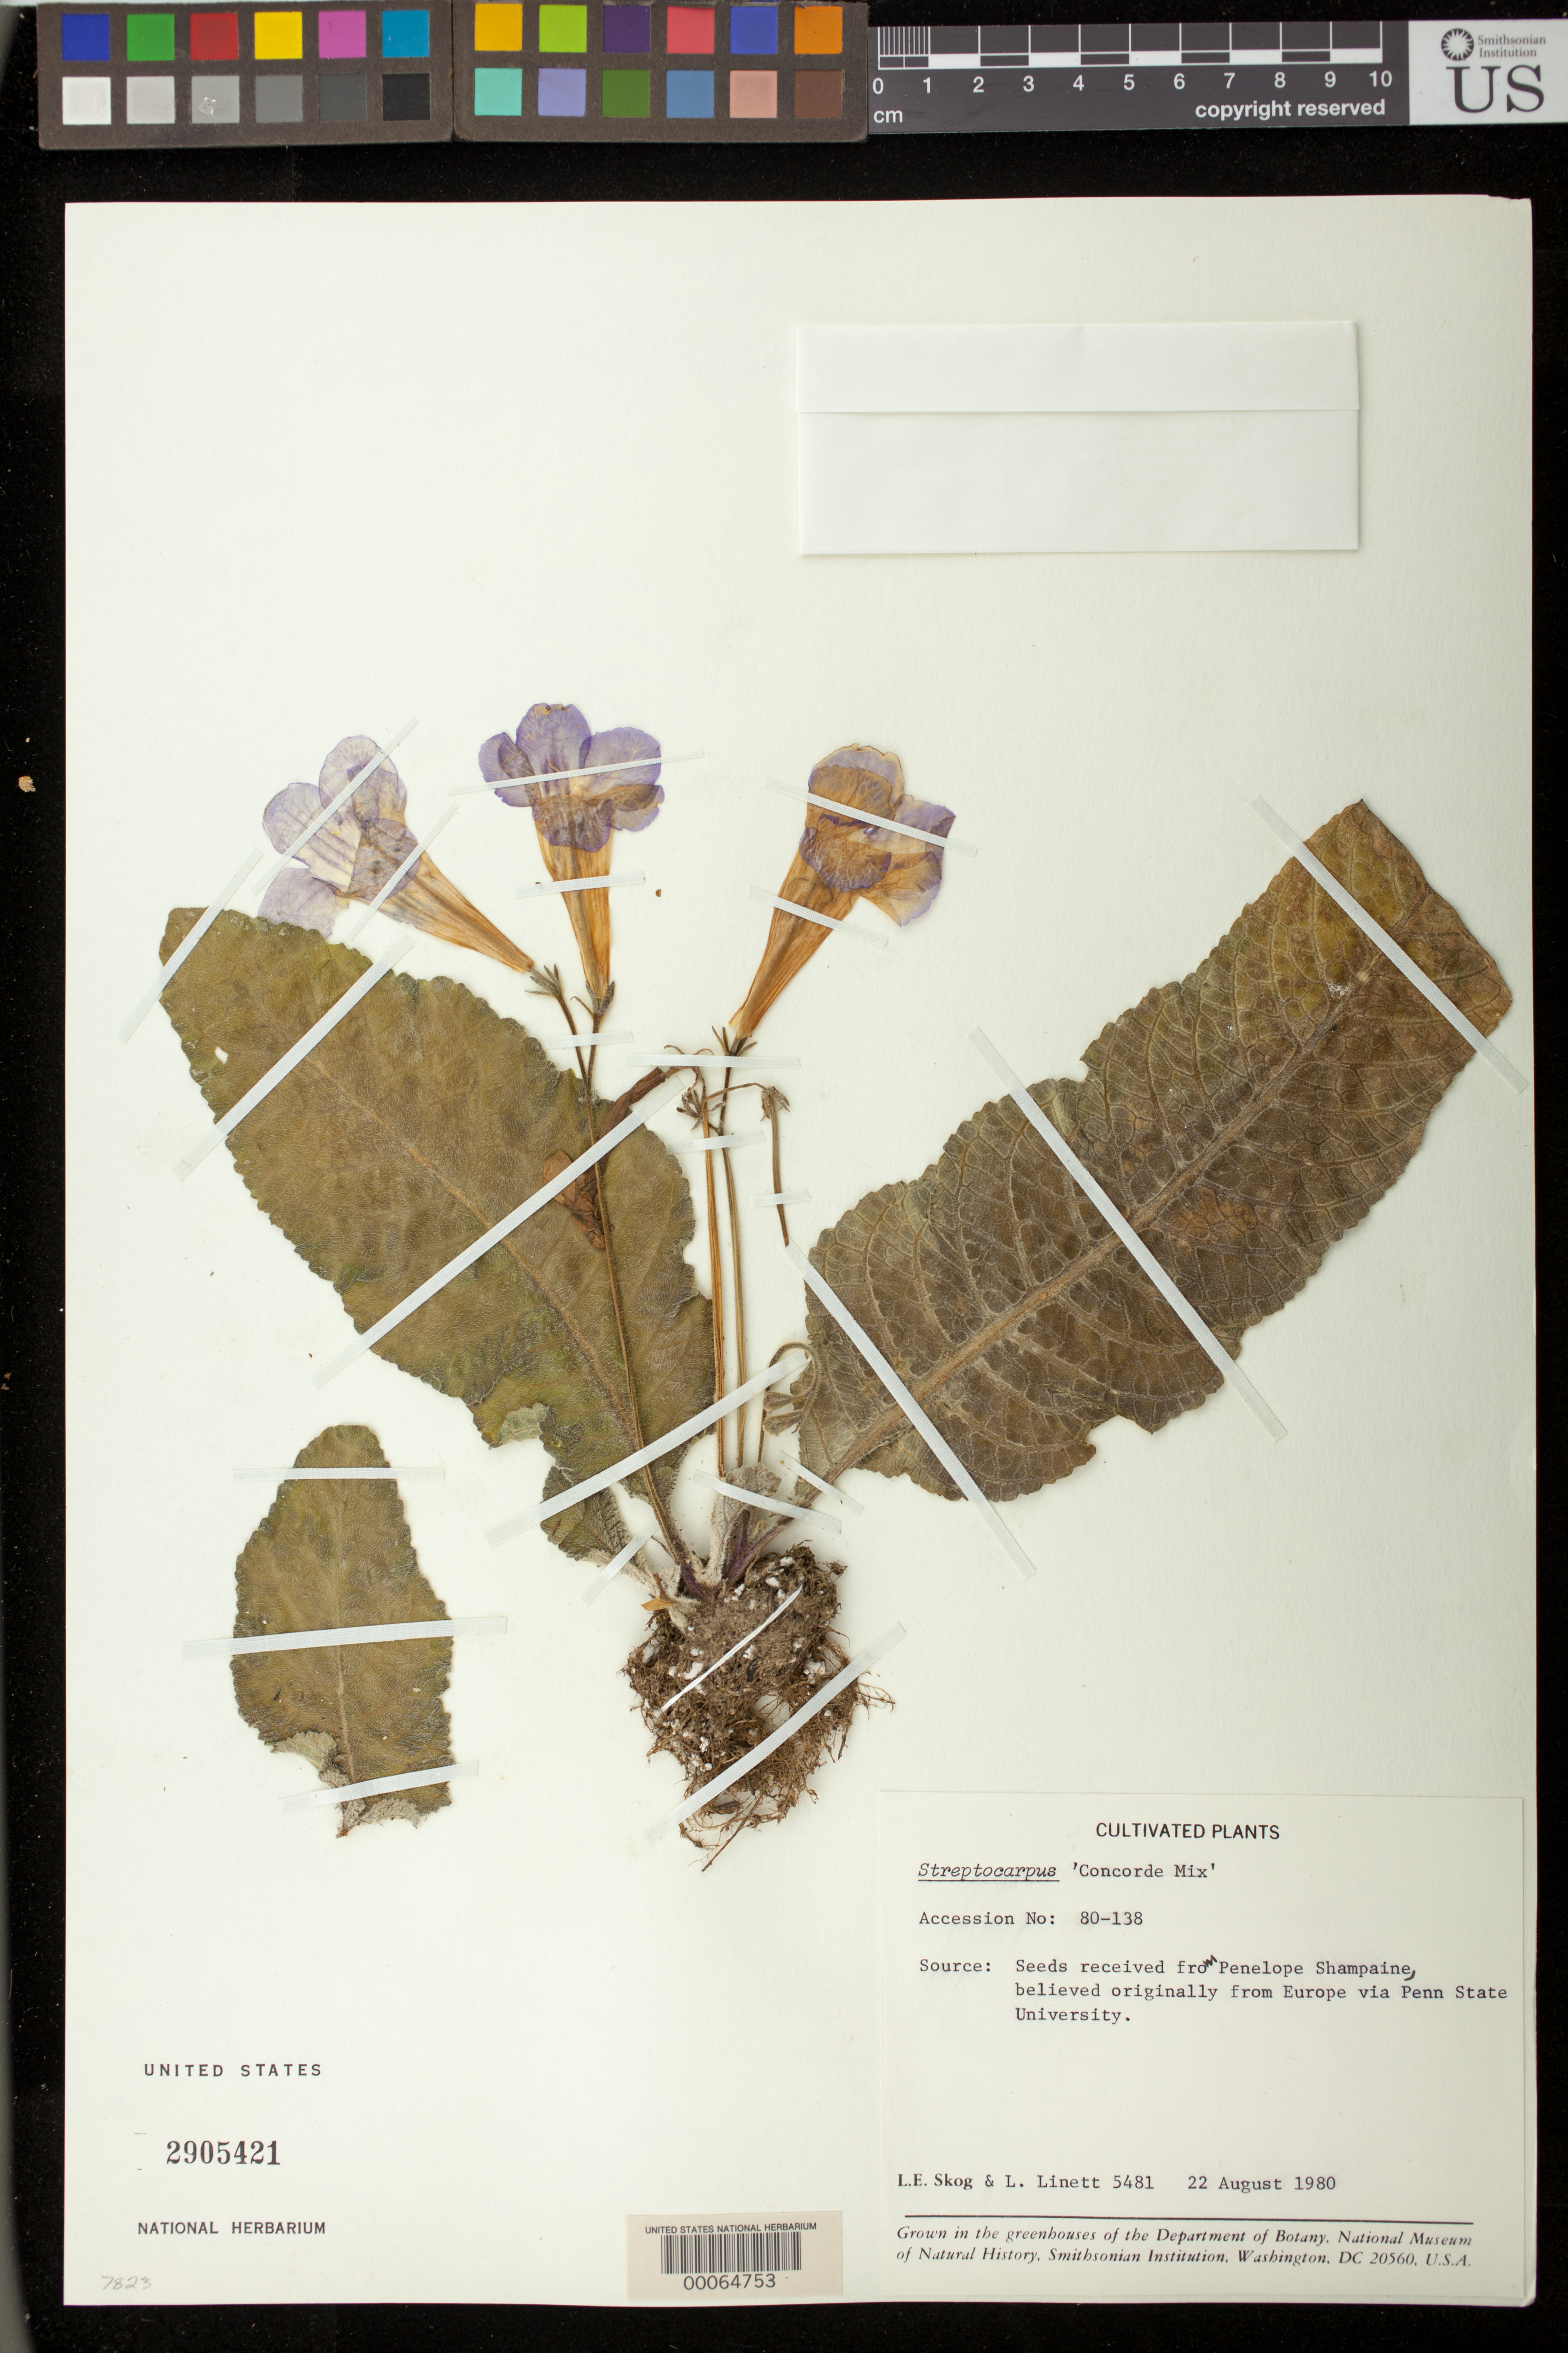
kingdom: Plantae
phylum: Tracheophyta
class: Magnoliopsida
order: Lamiales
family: Gesneriaceae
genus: Streptocarpus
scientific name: Streptocarpus 'Concorde Mix'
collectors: L. E. Skog & L. Linett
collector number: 5481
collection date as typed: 22 Aug 1980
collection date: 1980-08-22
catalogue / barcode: US 2905421